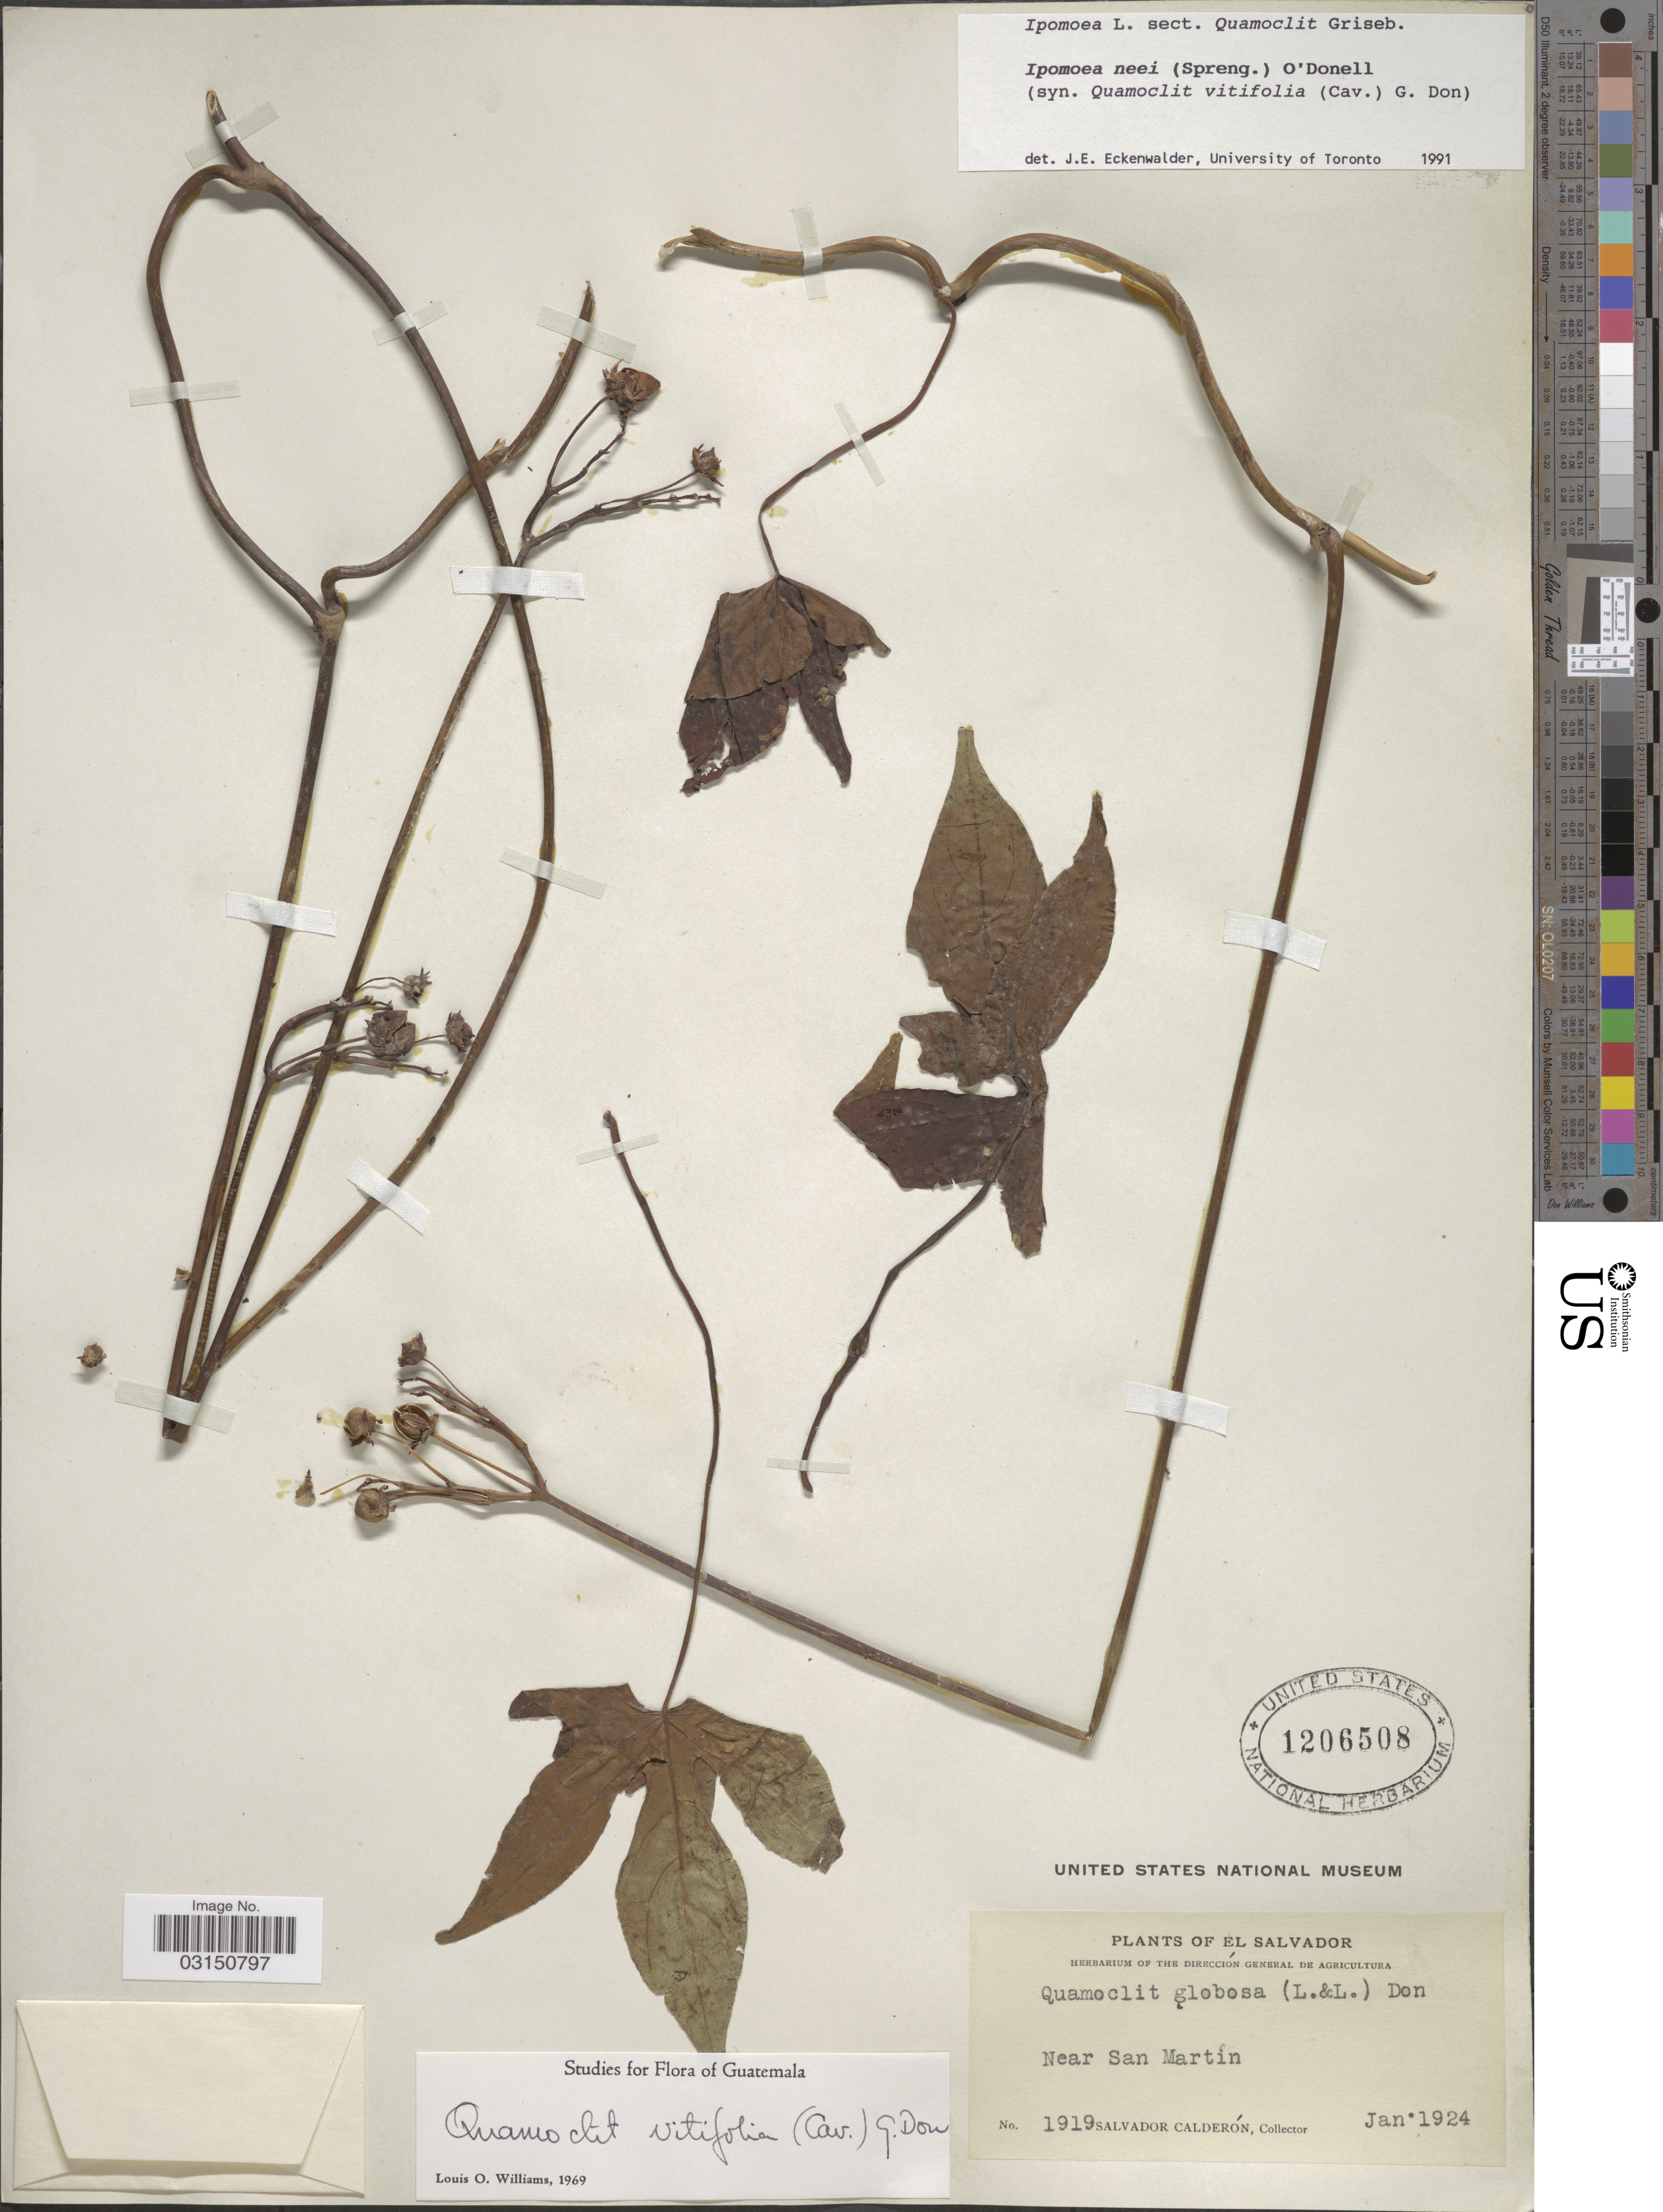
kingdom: Plantae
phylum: Tracheophyta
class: Magnoliopsida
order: Solanales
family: Convolvulaceae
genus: Ipomoea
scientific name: Ipomoea neei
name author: (Spreng.) O'Donell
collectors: S. Calderón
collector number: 1919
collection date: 1924-01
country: El Salvador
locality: Near San Martín.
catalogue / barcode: US 1206508